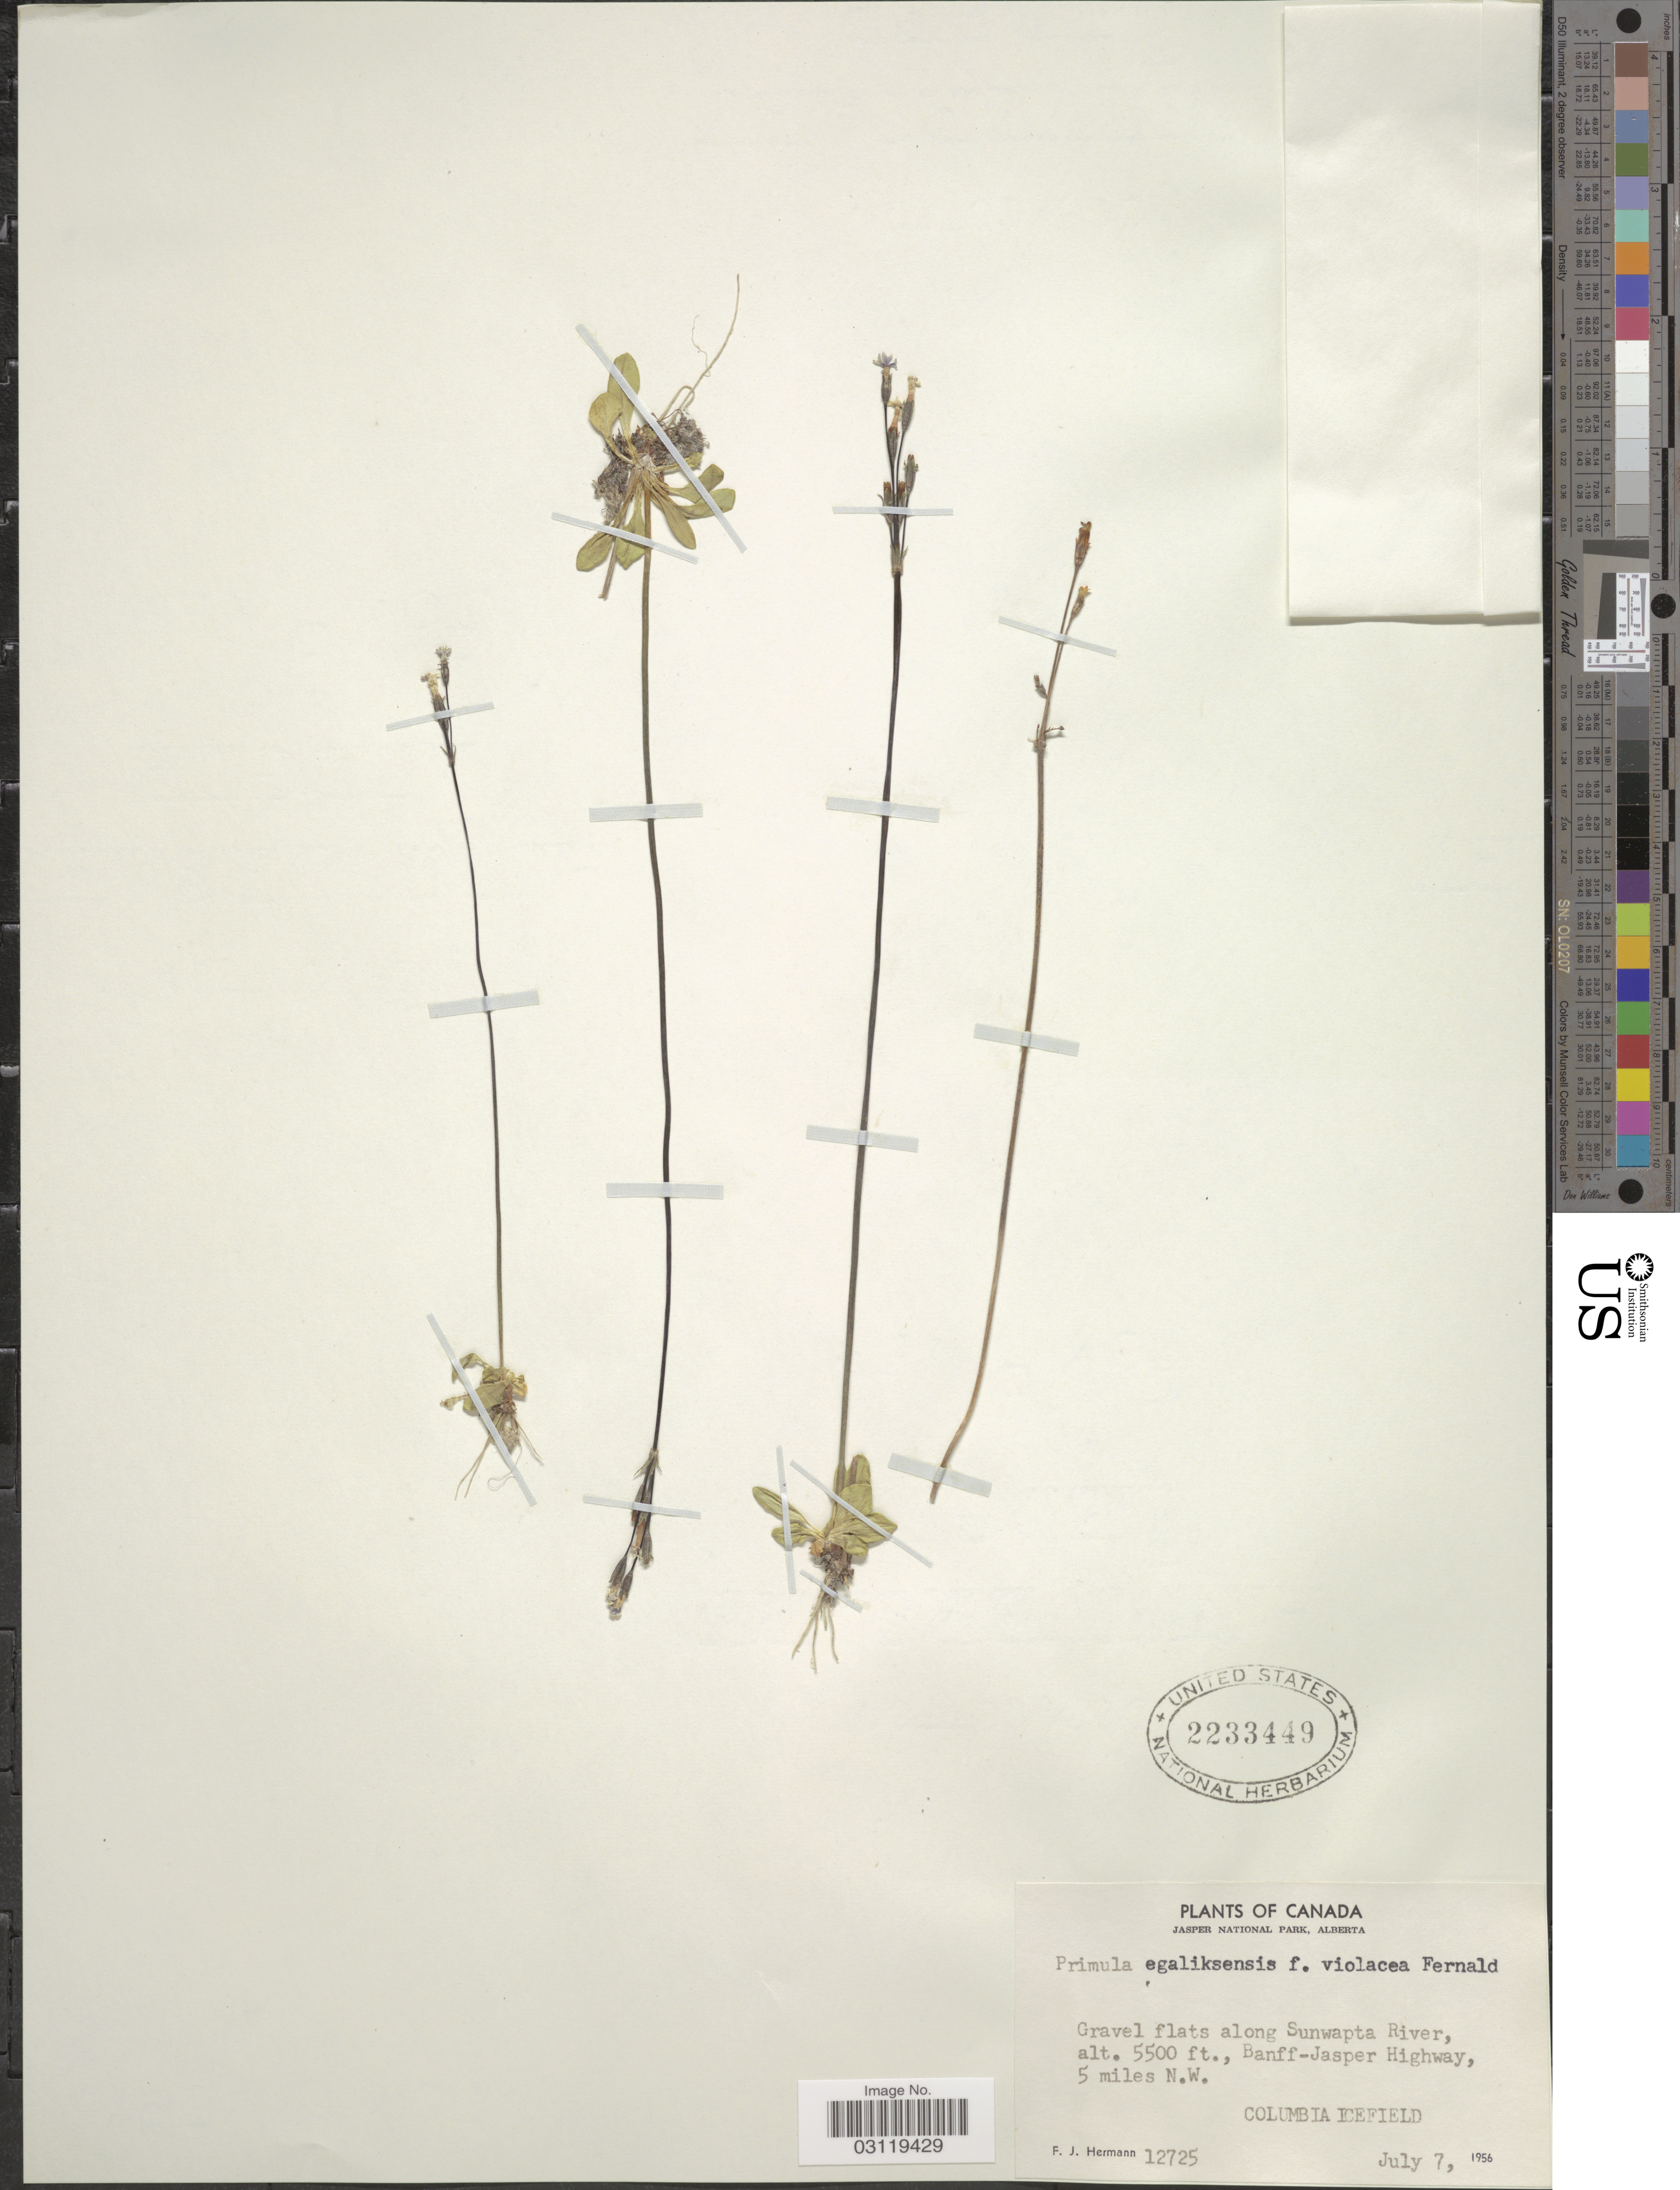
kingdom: Plantae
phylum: Tracheophyta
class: Magnoliopsida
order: Ericales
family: Primulaceae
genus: Primula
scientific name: Primula egaliksensis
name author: Wormsk.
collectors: F. J. Hermann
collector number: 12725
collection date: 1956-07-07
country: Canada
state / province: Alberta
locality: Jasper National Park. Along Sunwapta River, Banff-Jasper Highway, 5 miles N.W. Columbia Icefield.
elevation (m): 1676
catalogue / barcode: US 2233449